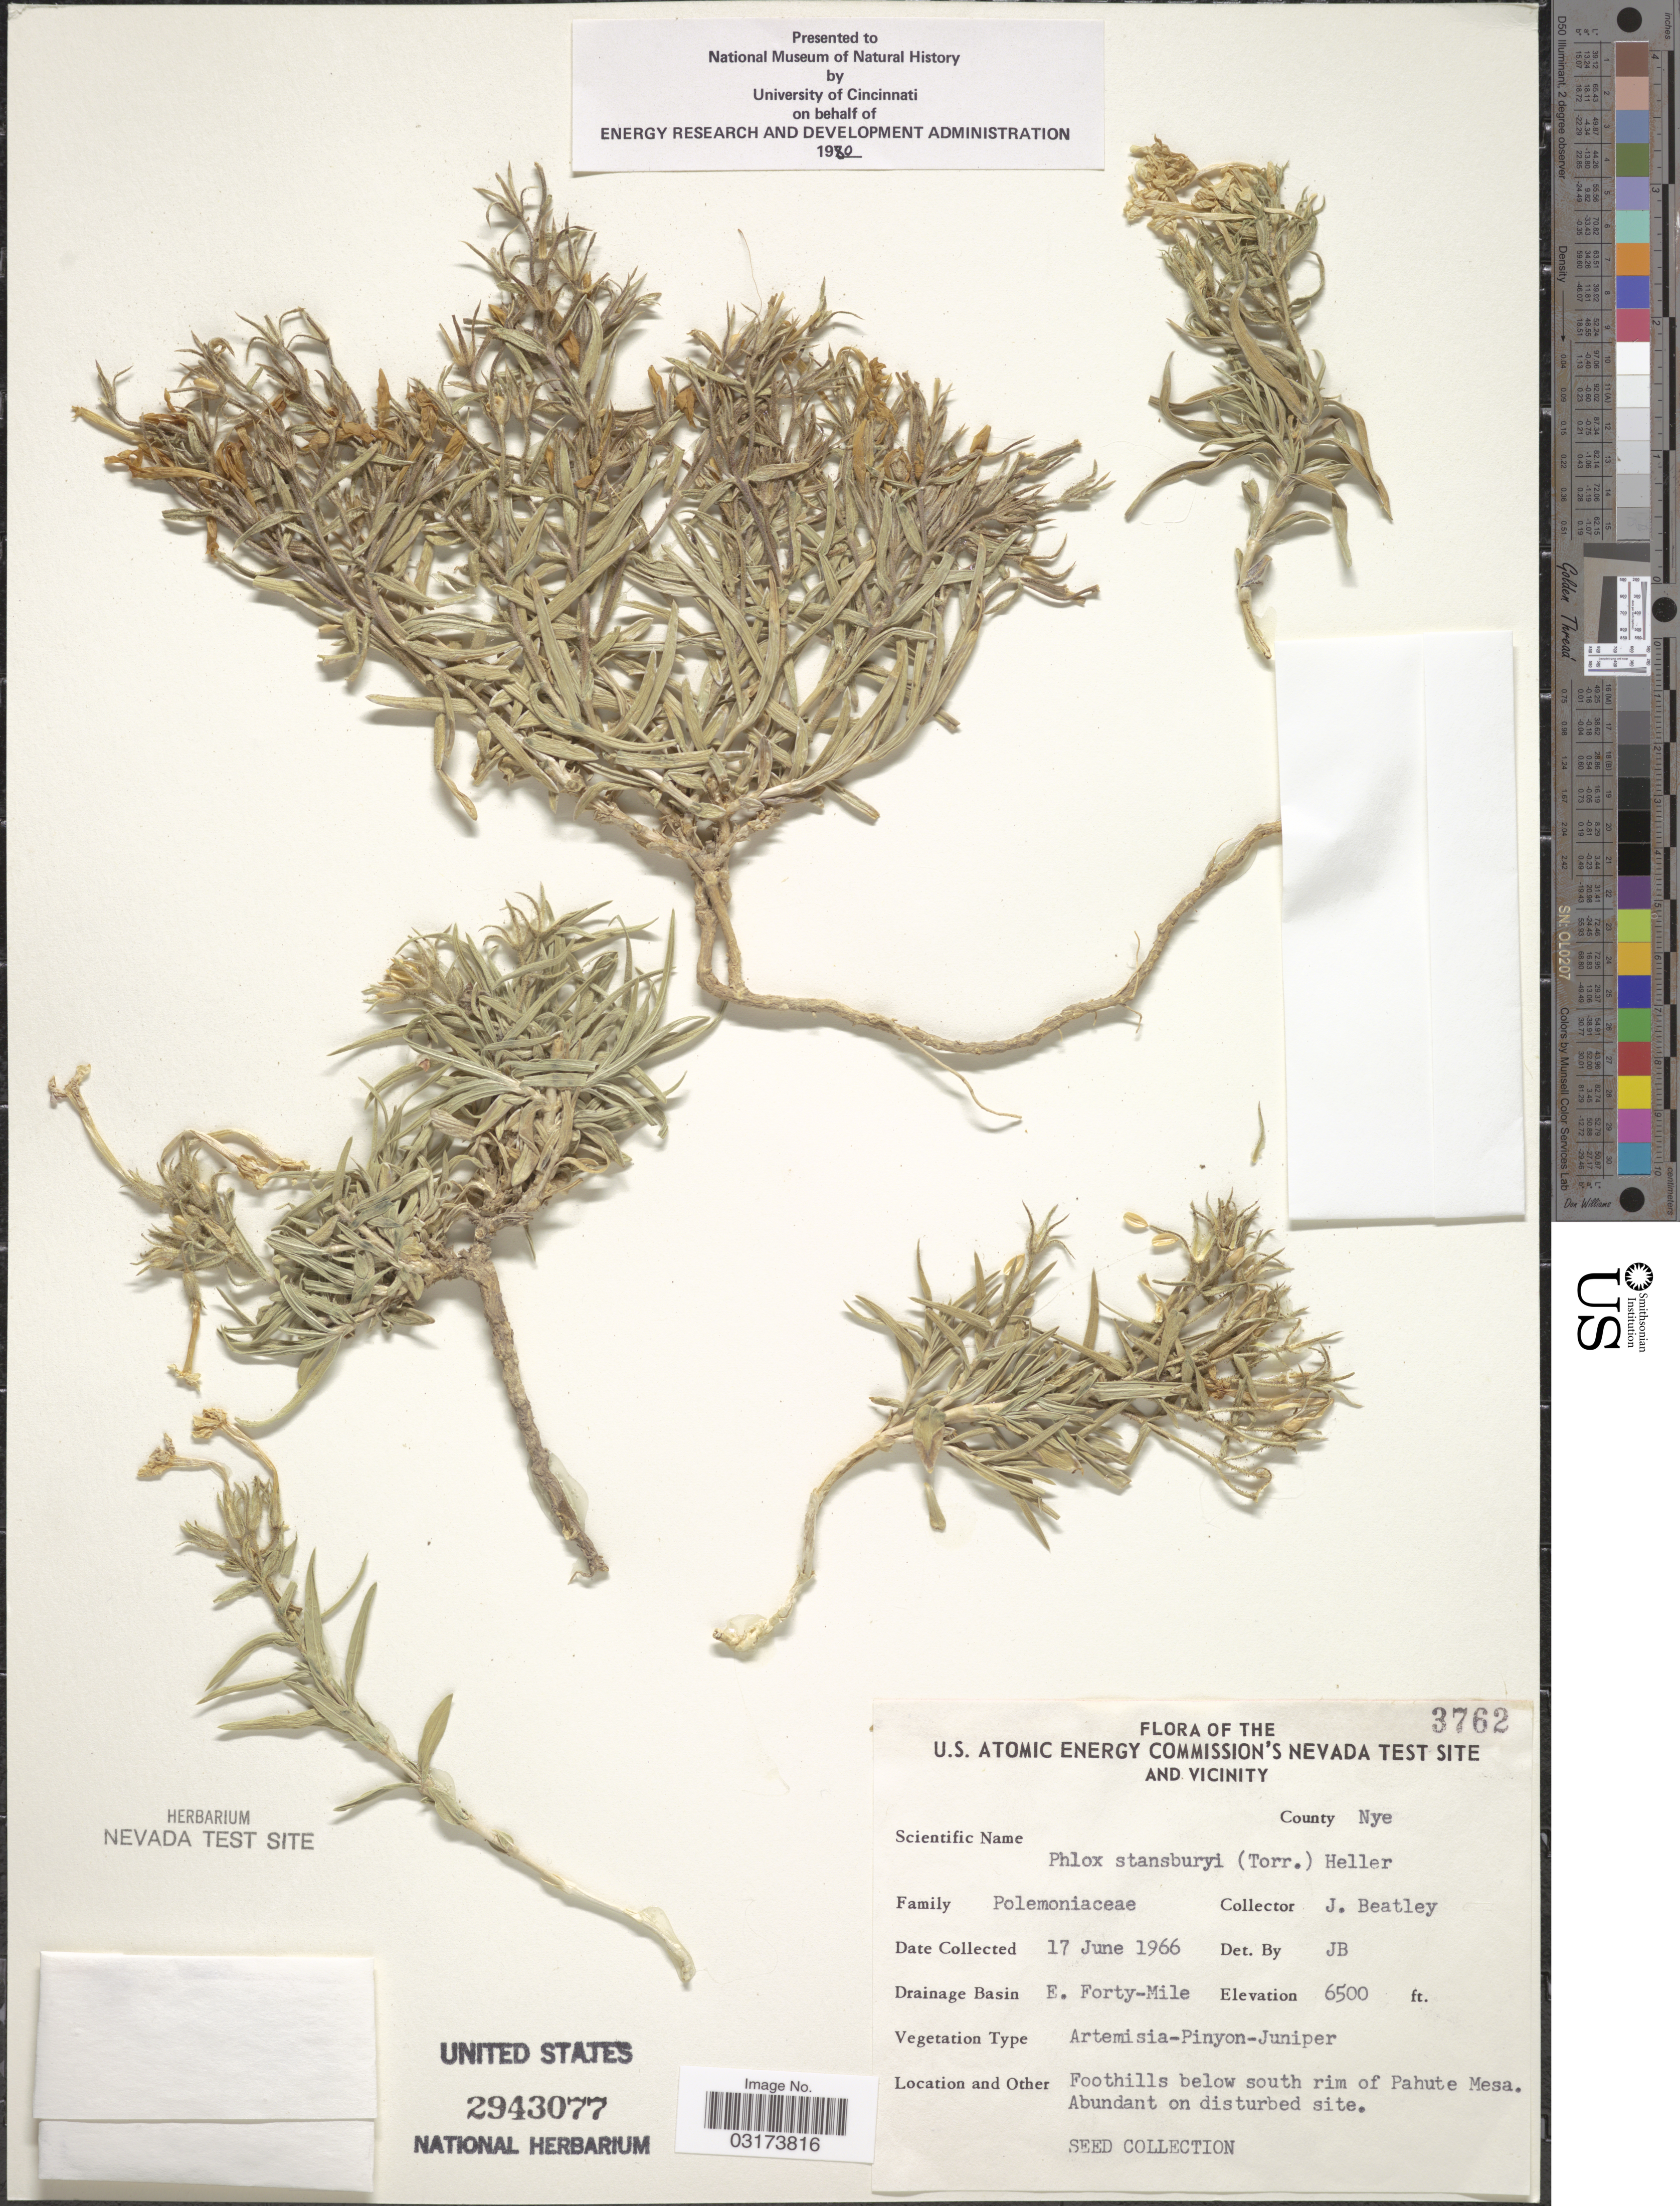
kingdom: Plantae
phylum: Tracheophyta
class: Magnoliopsida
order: Ericales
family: Polemoniaceae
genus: Phlox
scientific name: Phlox stansburyi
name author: (Torr.) A. Heller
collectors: J. C. Beatley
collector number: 3762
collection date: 1966-06-17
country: United States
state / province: Nevada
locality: U.S. Atomic Energy Commision's Nevada Test Site and Vicinity. County Nye. Drainage E. Forty-Mile. Foothills below south rim of Pahute Mesa.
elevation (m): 1981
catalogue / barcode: US 2943077